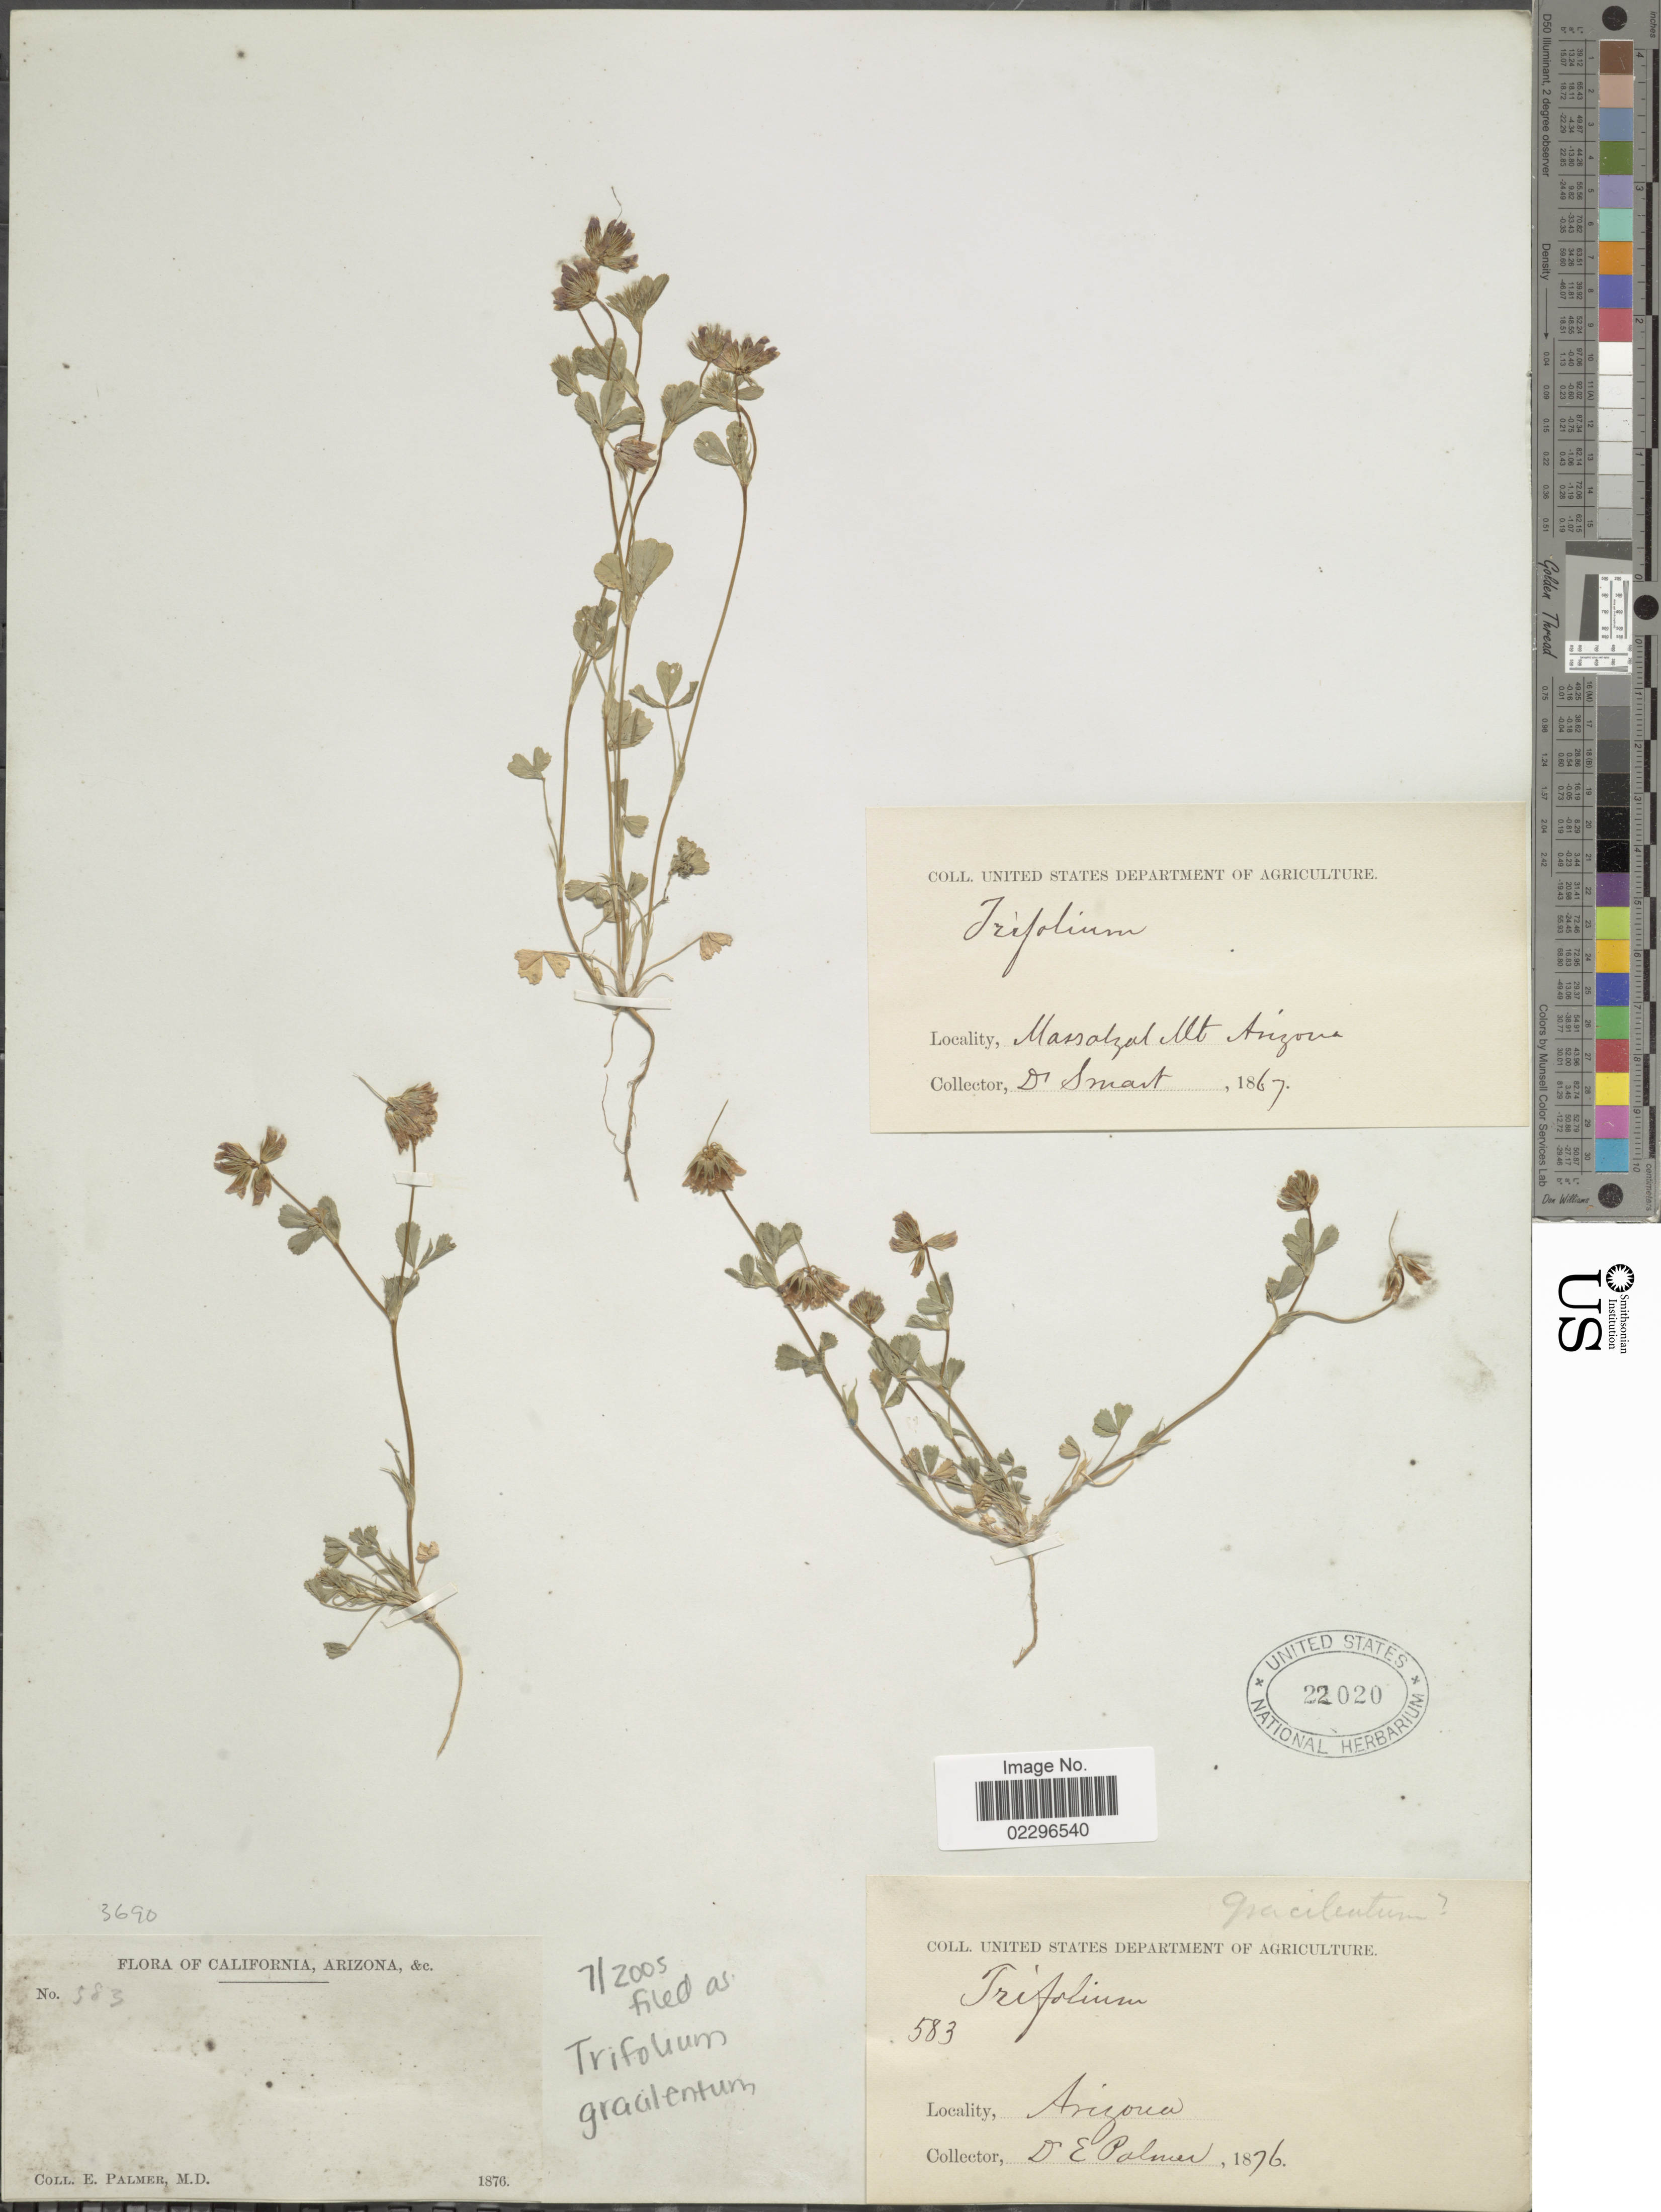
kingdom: Plantae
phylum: Tracheophyta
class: Magnoliopsida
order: Fabales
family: Fabaceae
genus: Trifolium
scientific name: Trifolium gracilentum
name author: Torr. & A. Gray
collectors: -. Smart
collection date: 1867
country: United States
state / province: Arizona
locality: Massalzal Mt. [correct spelling Mazatzal]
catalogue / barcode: US 22020-2